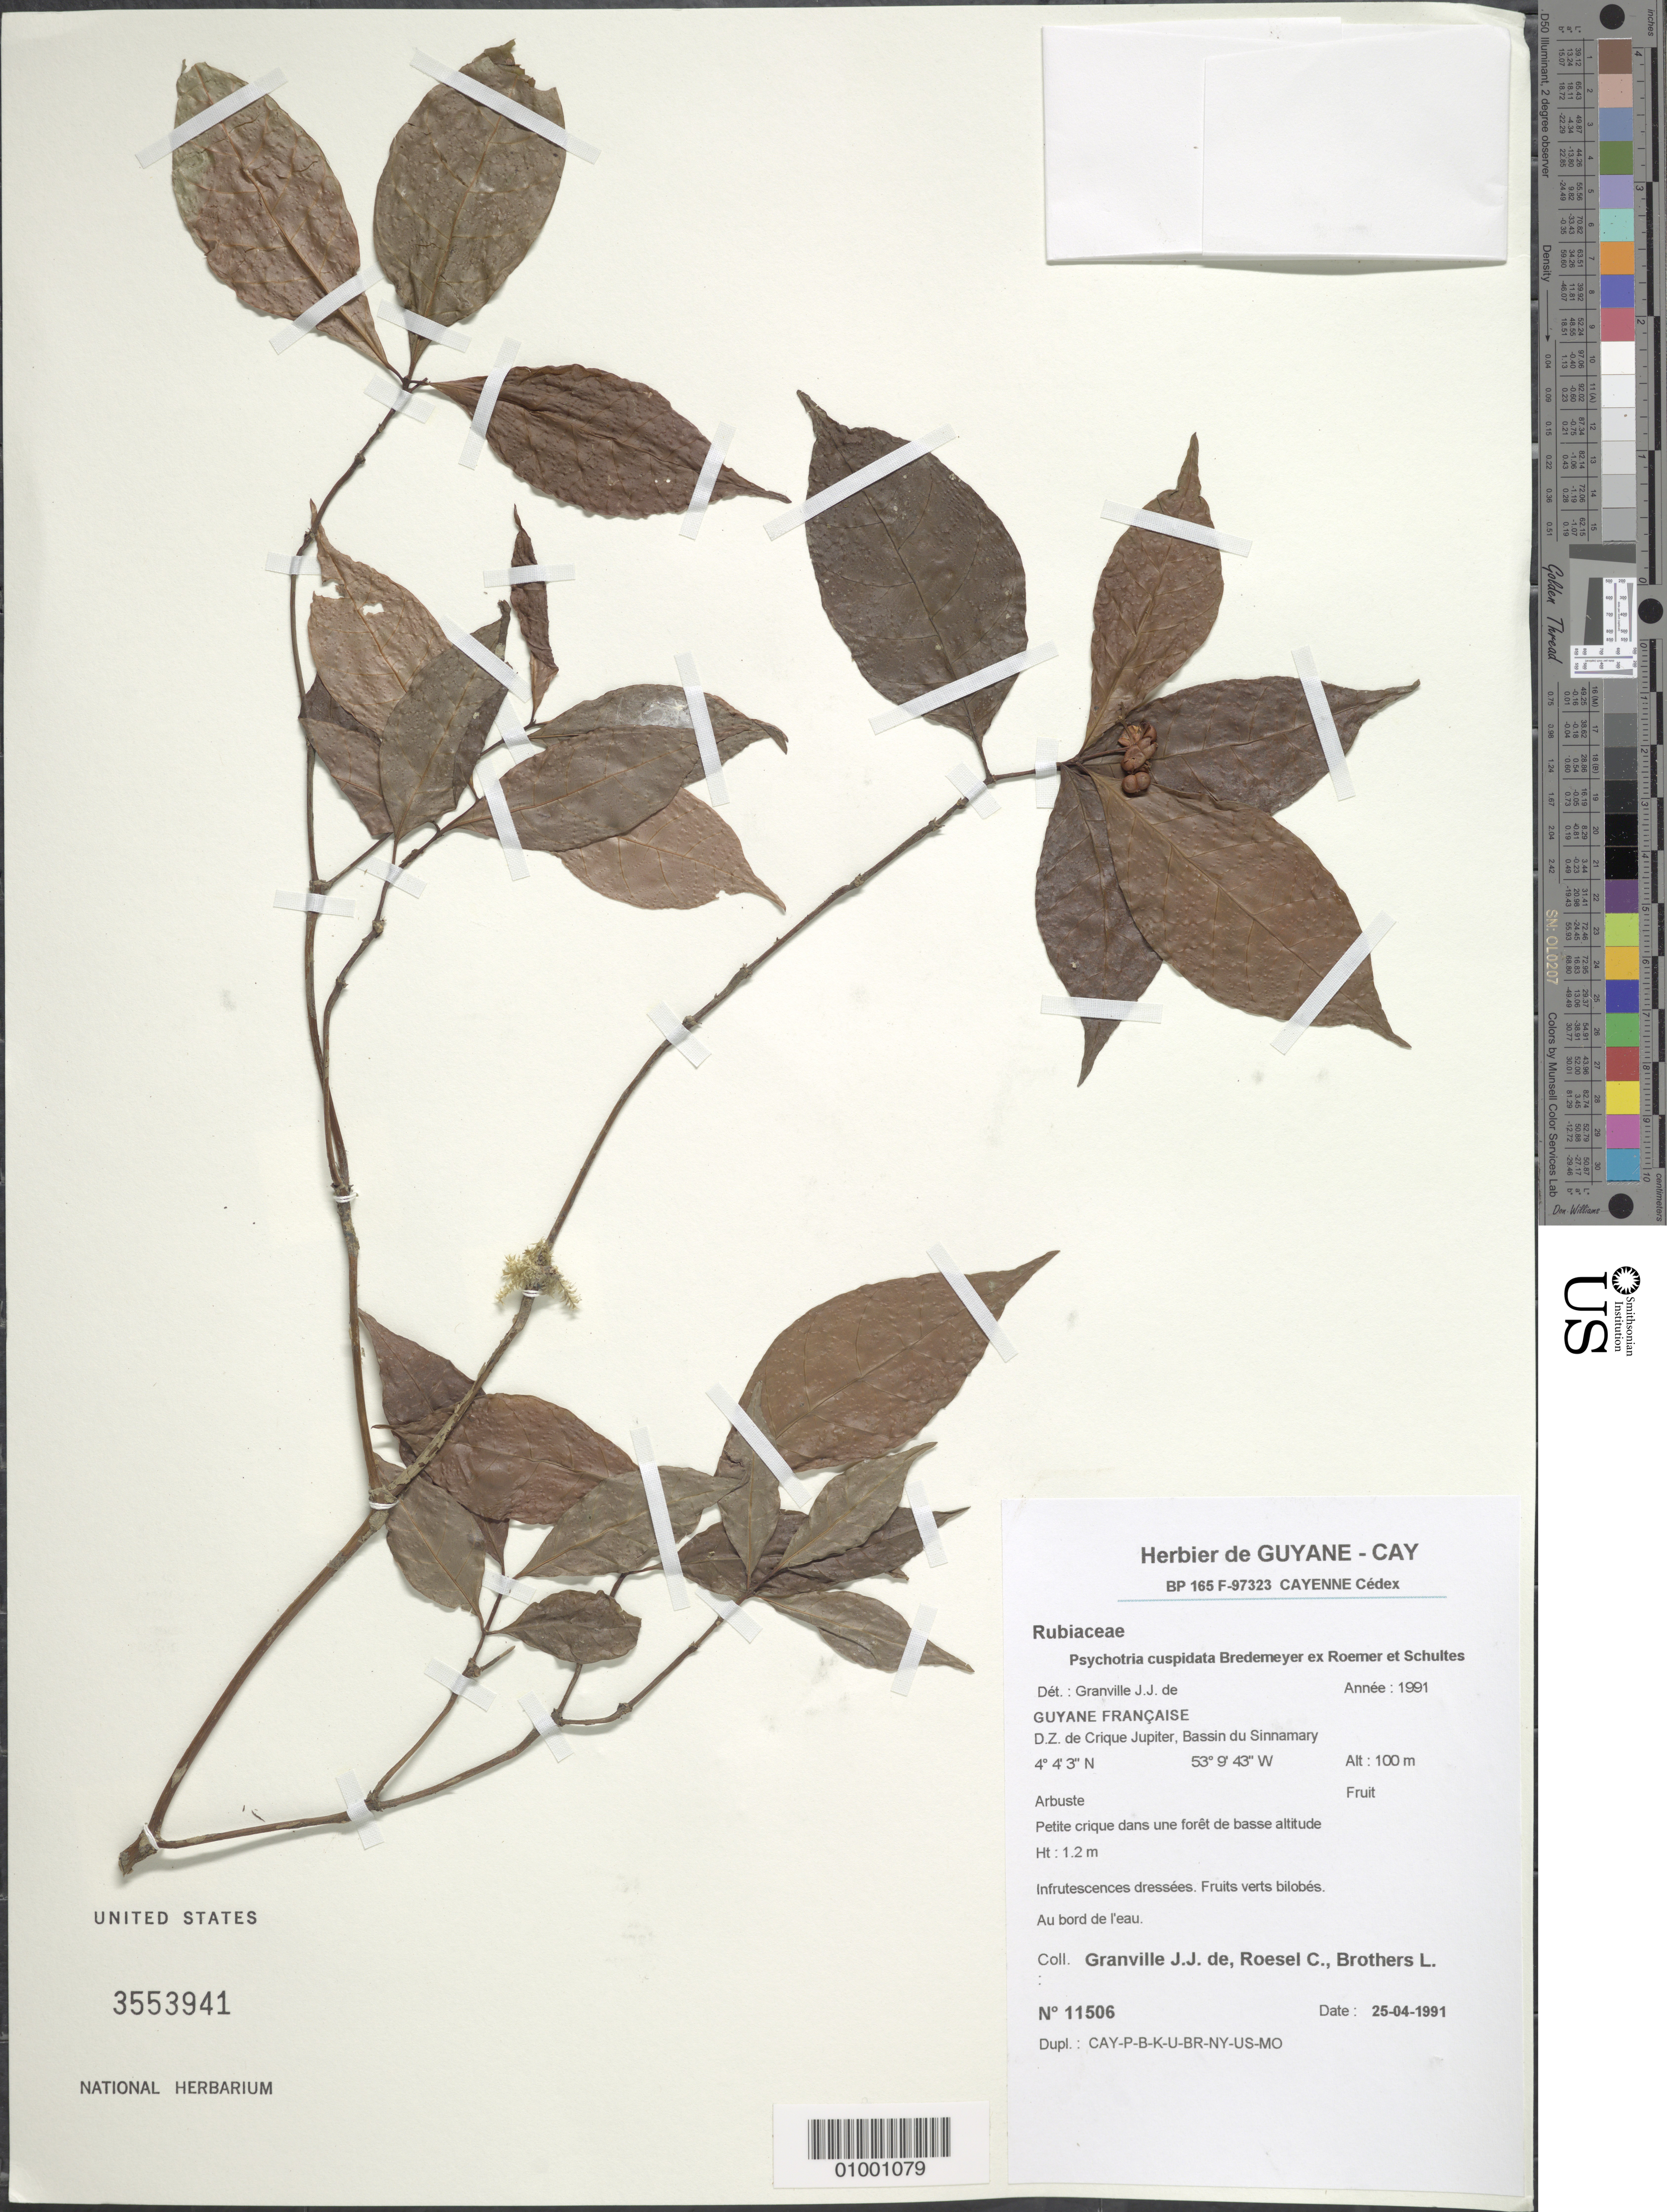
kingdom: Plantae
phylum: Tracheophyta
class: Magnoliopsida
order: Gentianales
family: Rubiaceae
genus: Psychotria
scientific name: Psychotria cuspidata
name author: Bredem. ex Schult.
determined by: Granville, J. J. de, (CAY), Institut de Recherche pour le Developpement (IRD) (FRENCH GUIANA)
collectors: J.-J. de Granville, C. S. Roesel & L. Brothers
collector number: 11506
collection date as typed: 25-Apr-91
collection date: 1991-04-25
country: French Guiana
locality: D.Z. de Crique Jupiter, Bassin du Sinnamary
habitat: Petite crique dans une foret de basse altitude. Au bord de l'eau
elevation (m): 100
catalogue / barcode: US 3553941